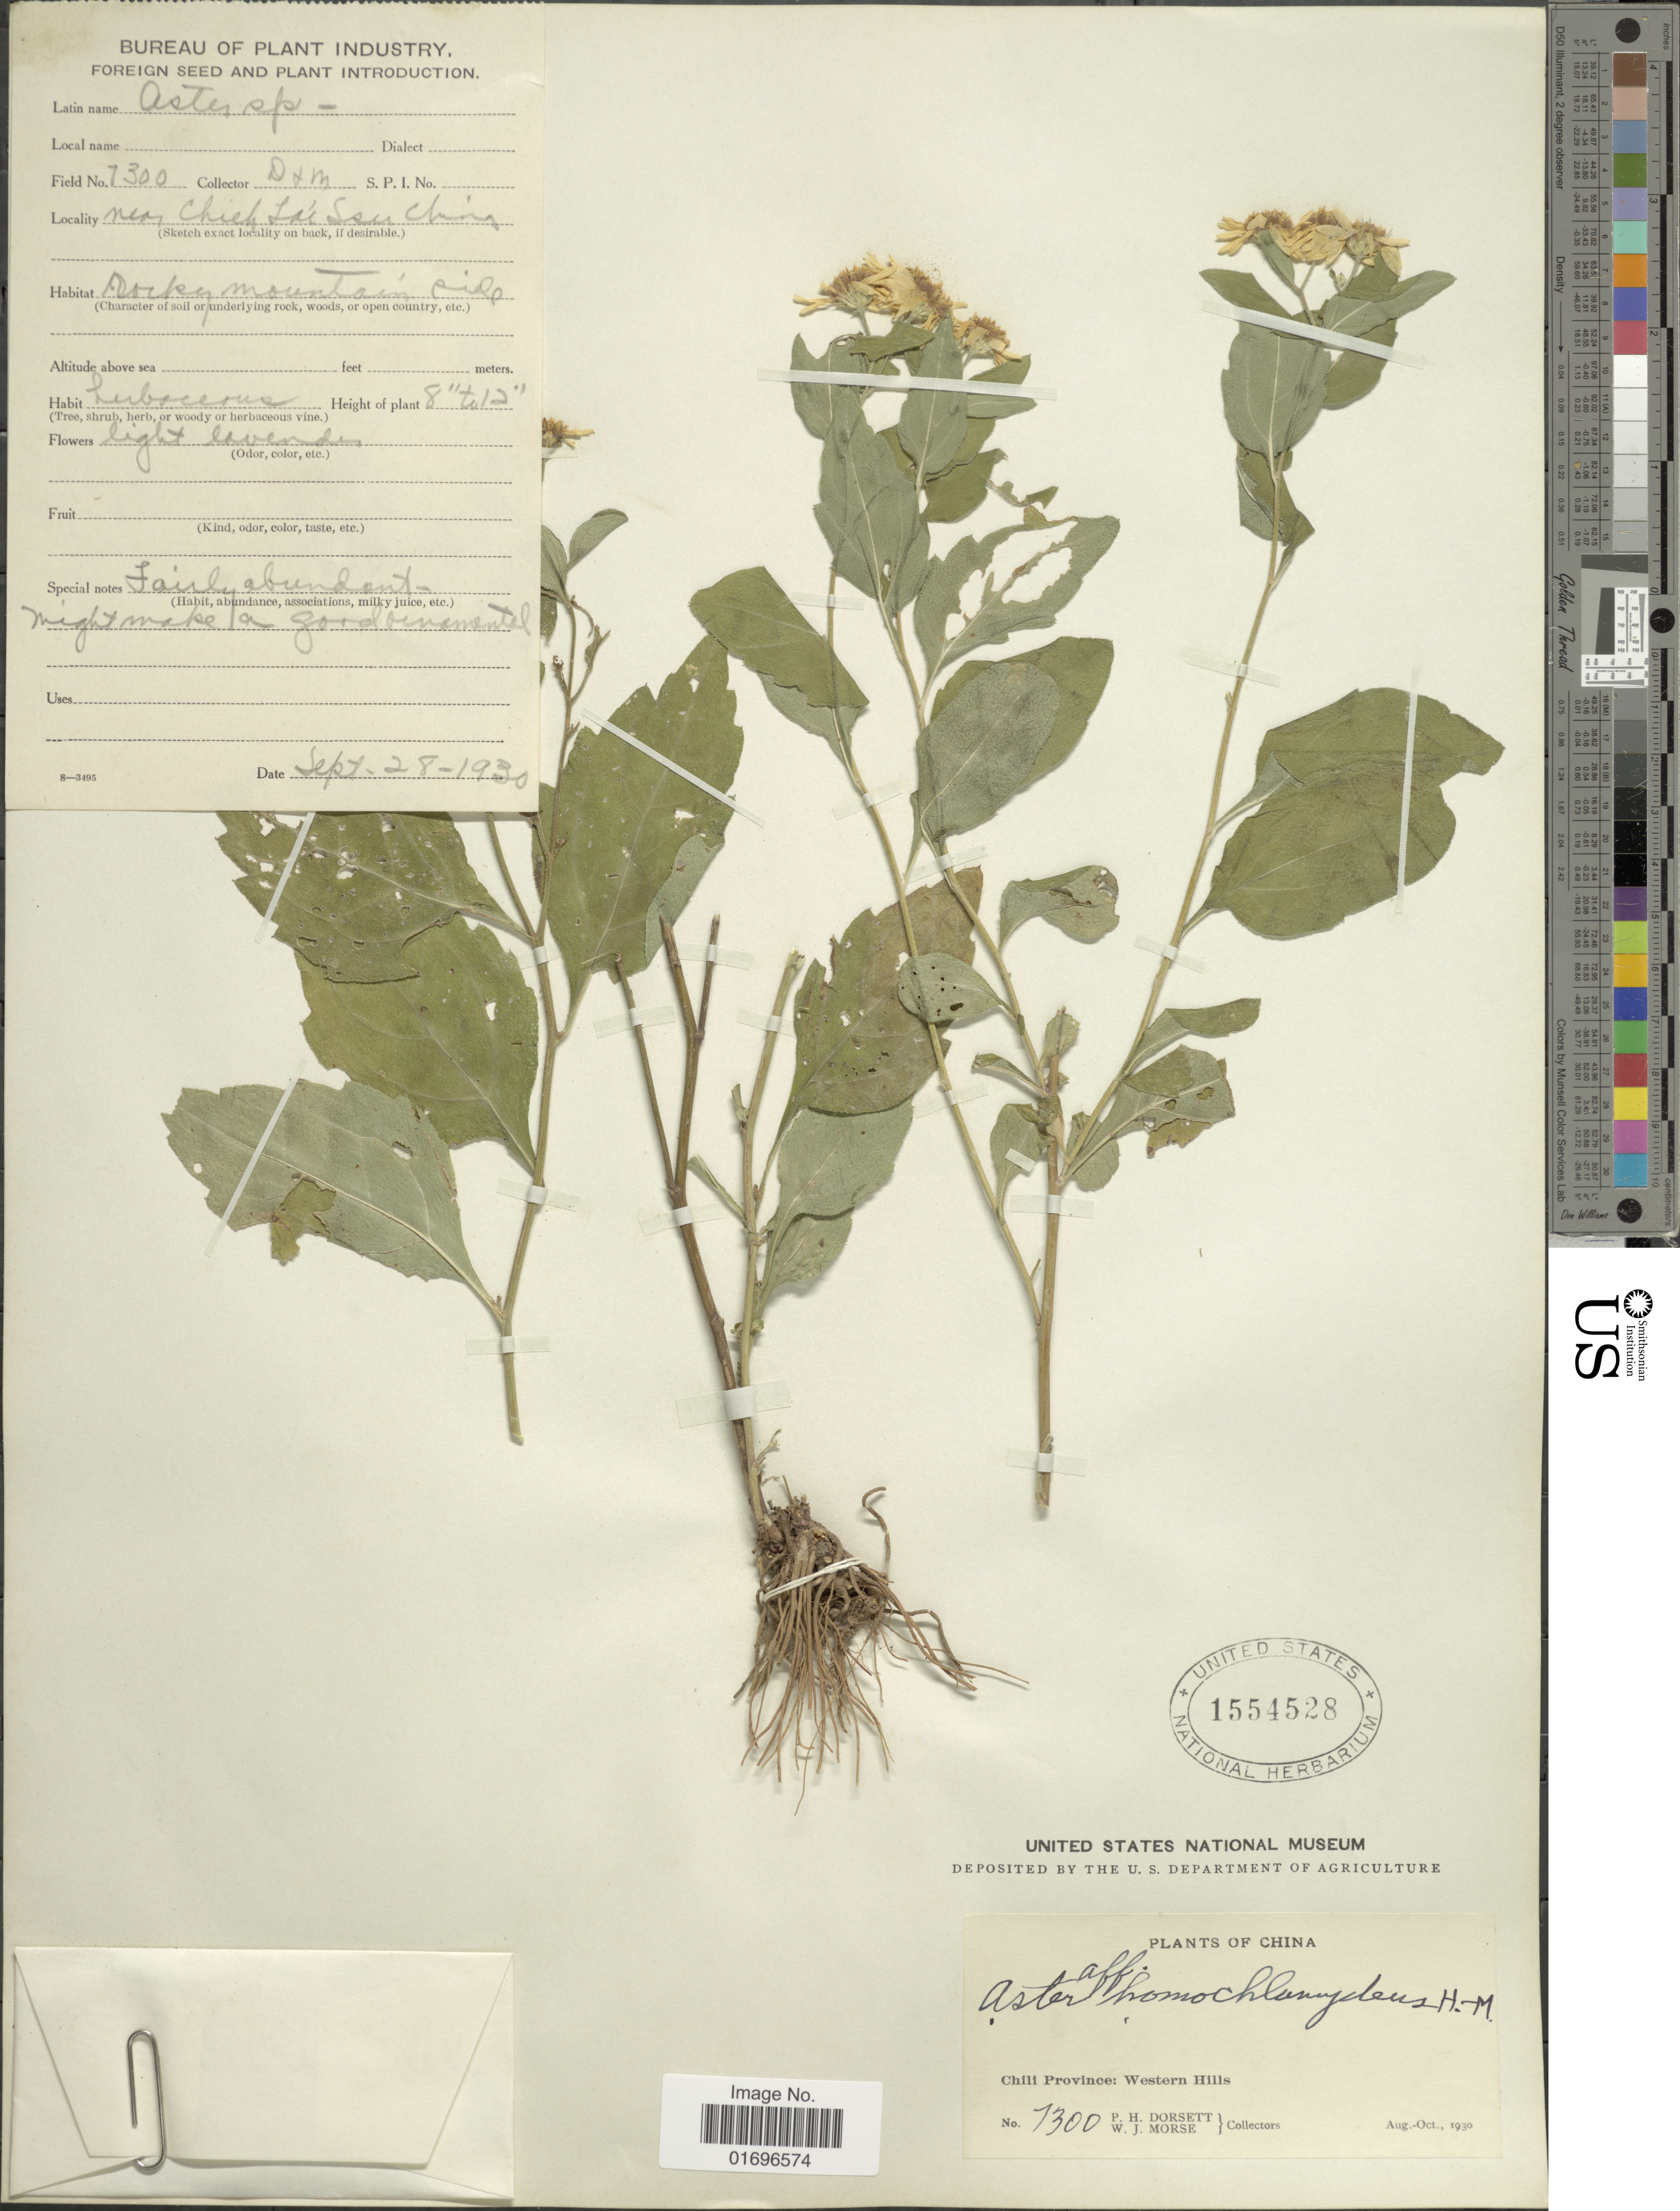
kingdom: Plantae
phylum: Tracheophyta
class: Magnoliopsida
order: Asterales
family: Asteraceae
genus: Aster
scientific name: Aster homochlamydeus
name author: Hand.-Mazz.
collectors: P. H. Dorsett & W. J. Morse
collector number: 7300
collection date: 1930-08/1930-10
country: China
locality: Chili Province: Western Hills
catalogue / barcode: US 1554528